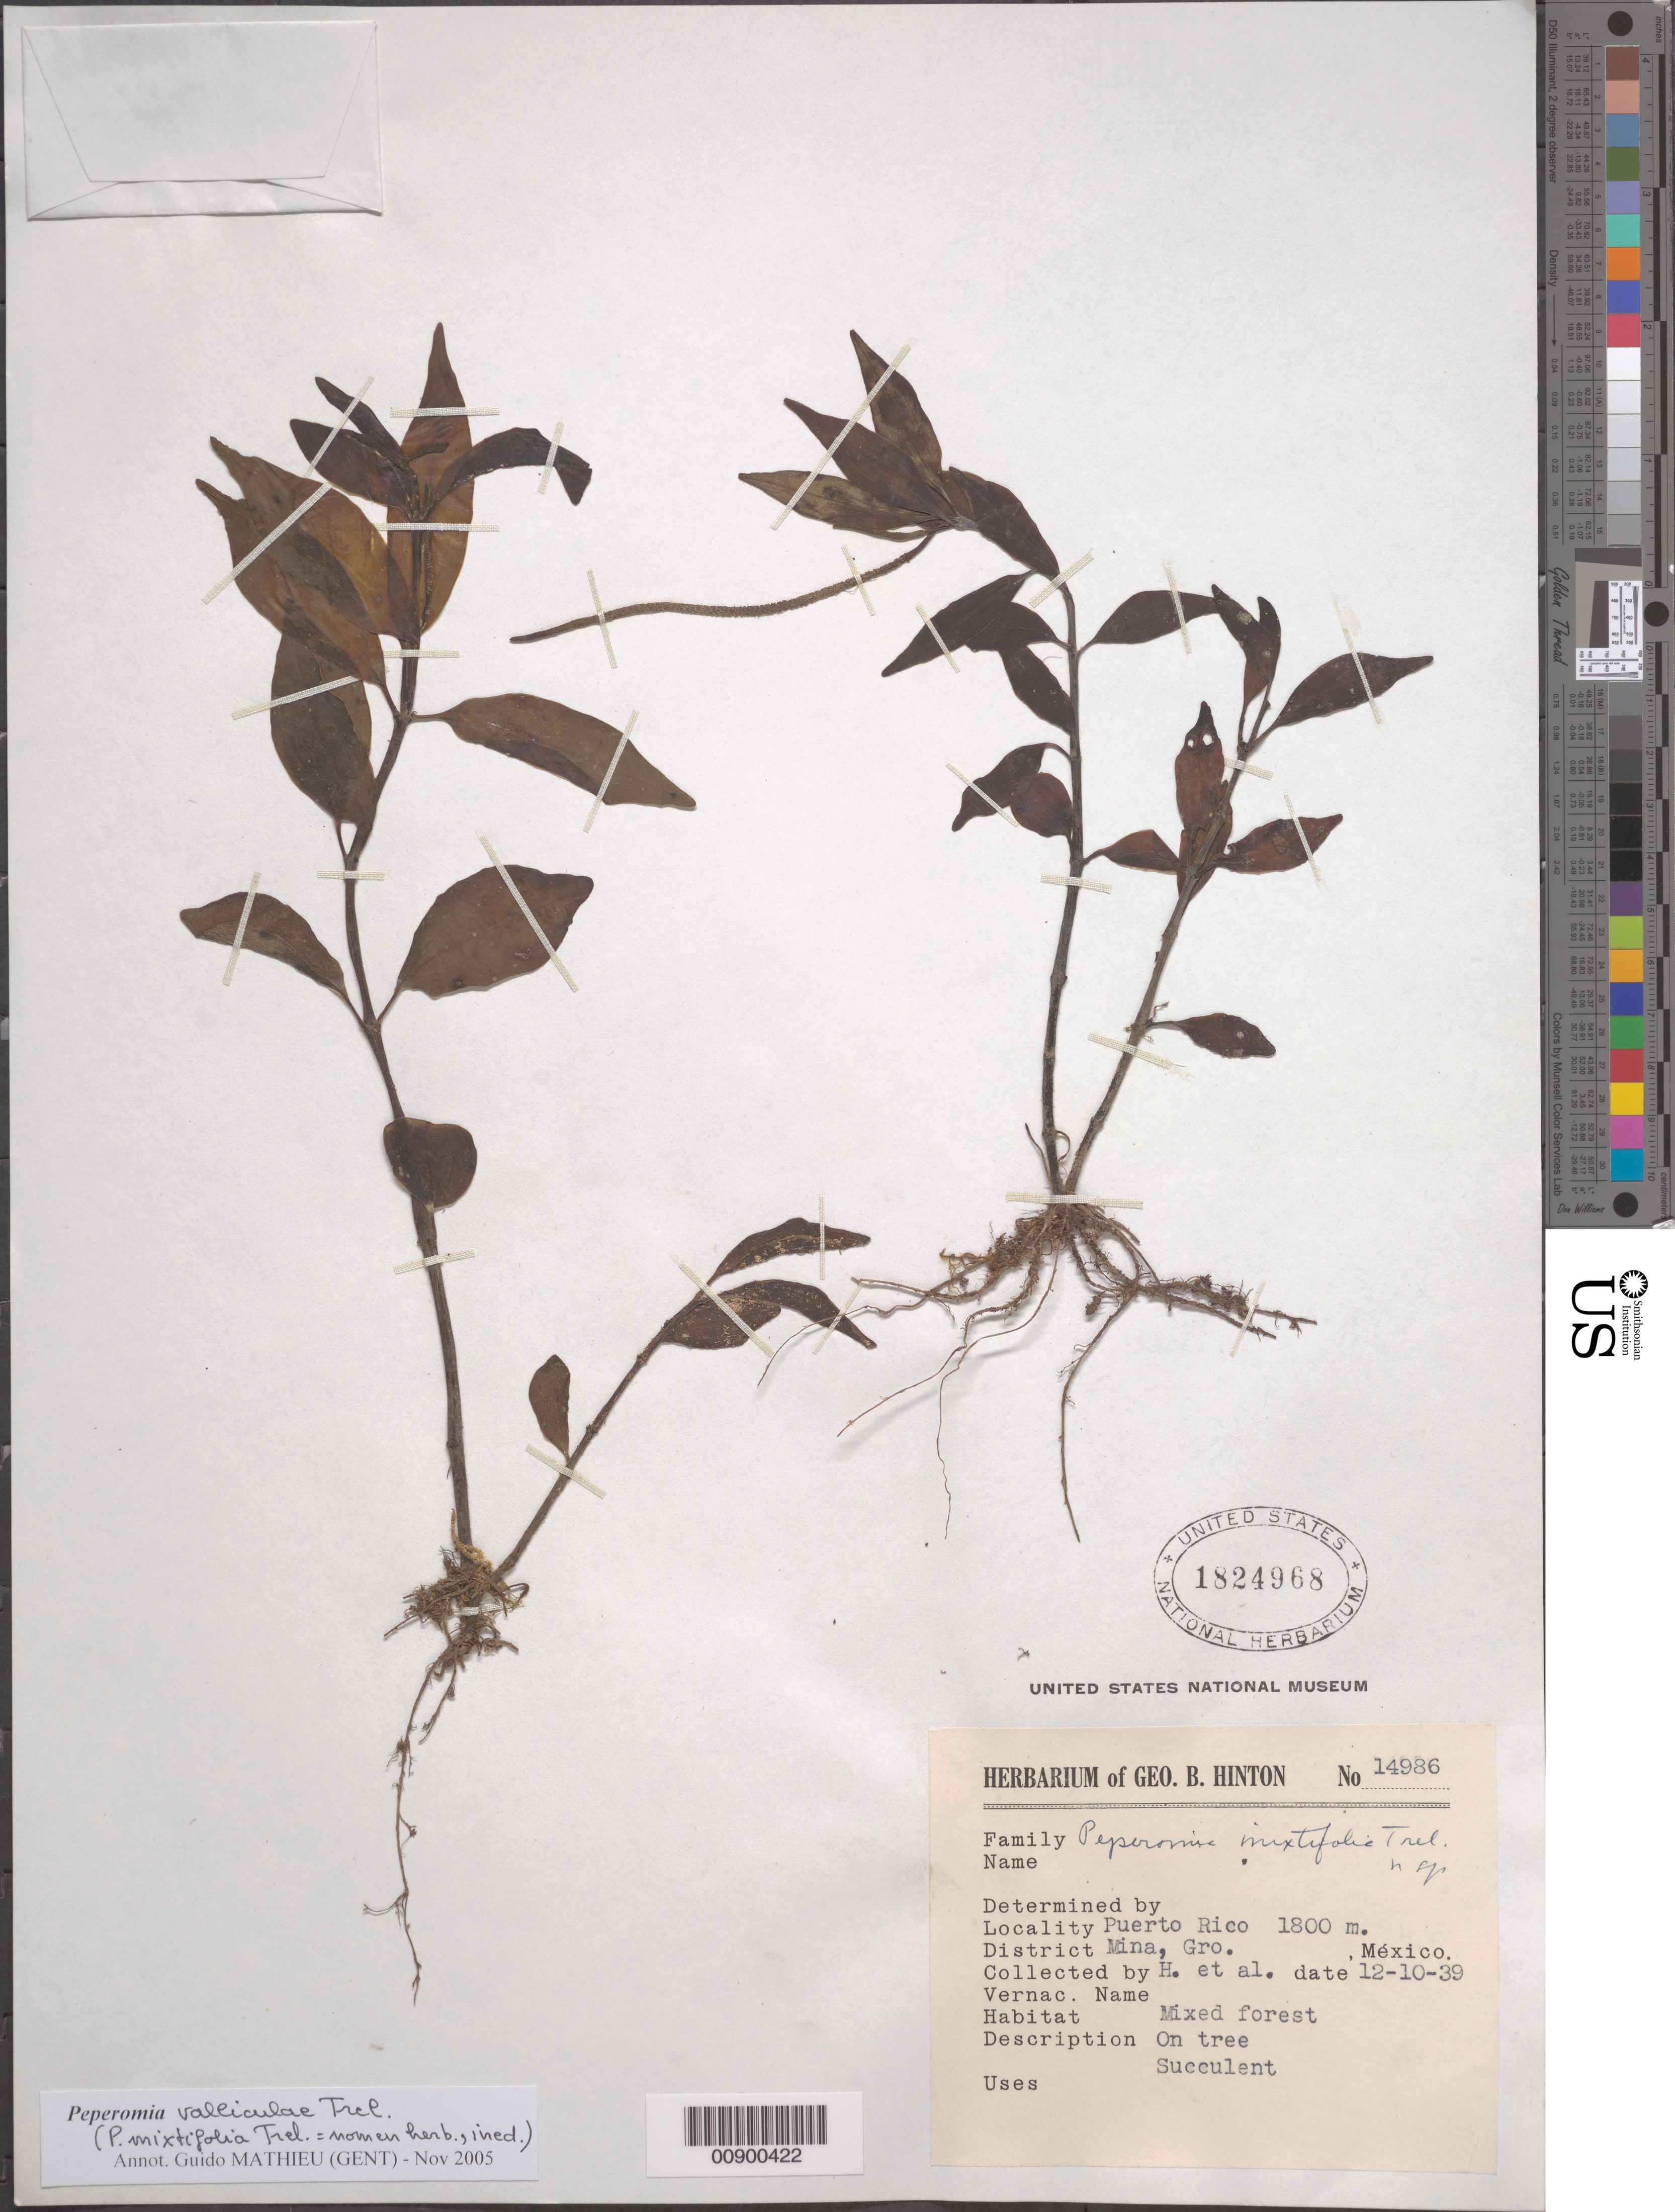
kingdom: Plantae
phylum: Tracheophyta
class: Magnoliopsida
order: Piperales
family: Piperaceae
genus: Peperomia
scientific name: Peperomia valliculae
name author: Trel.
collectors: G. B. Hinton & et al.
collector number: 14986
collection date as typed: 10 Dec 1939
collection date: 1939-12-10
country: Mexico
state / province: Guerrero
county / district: Mina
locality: Puerto Rico, District Mina, Guerrero.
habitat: Mixed forest. On tree.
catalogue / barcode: US 1824968